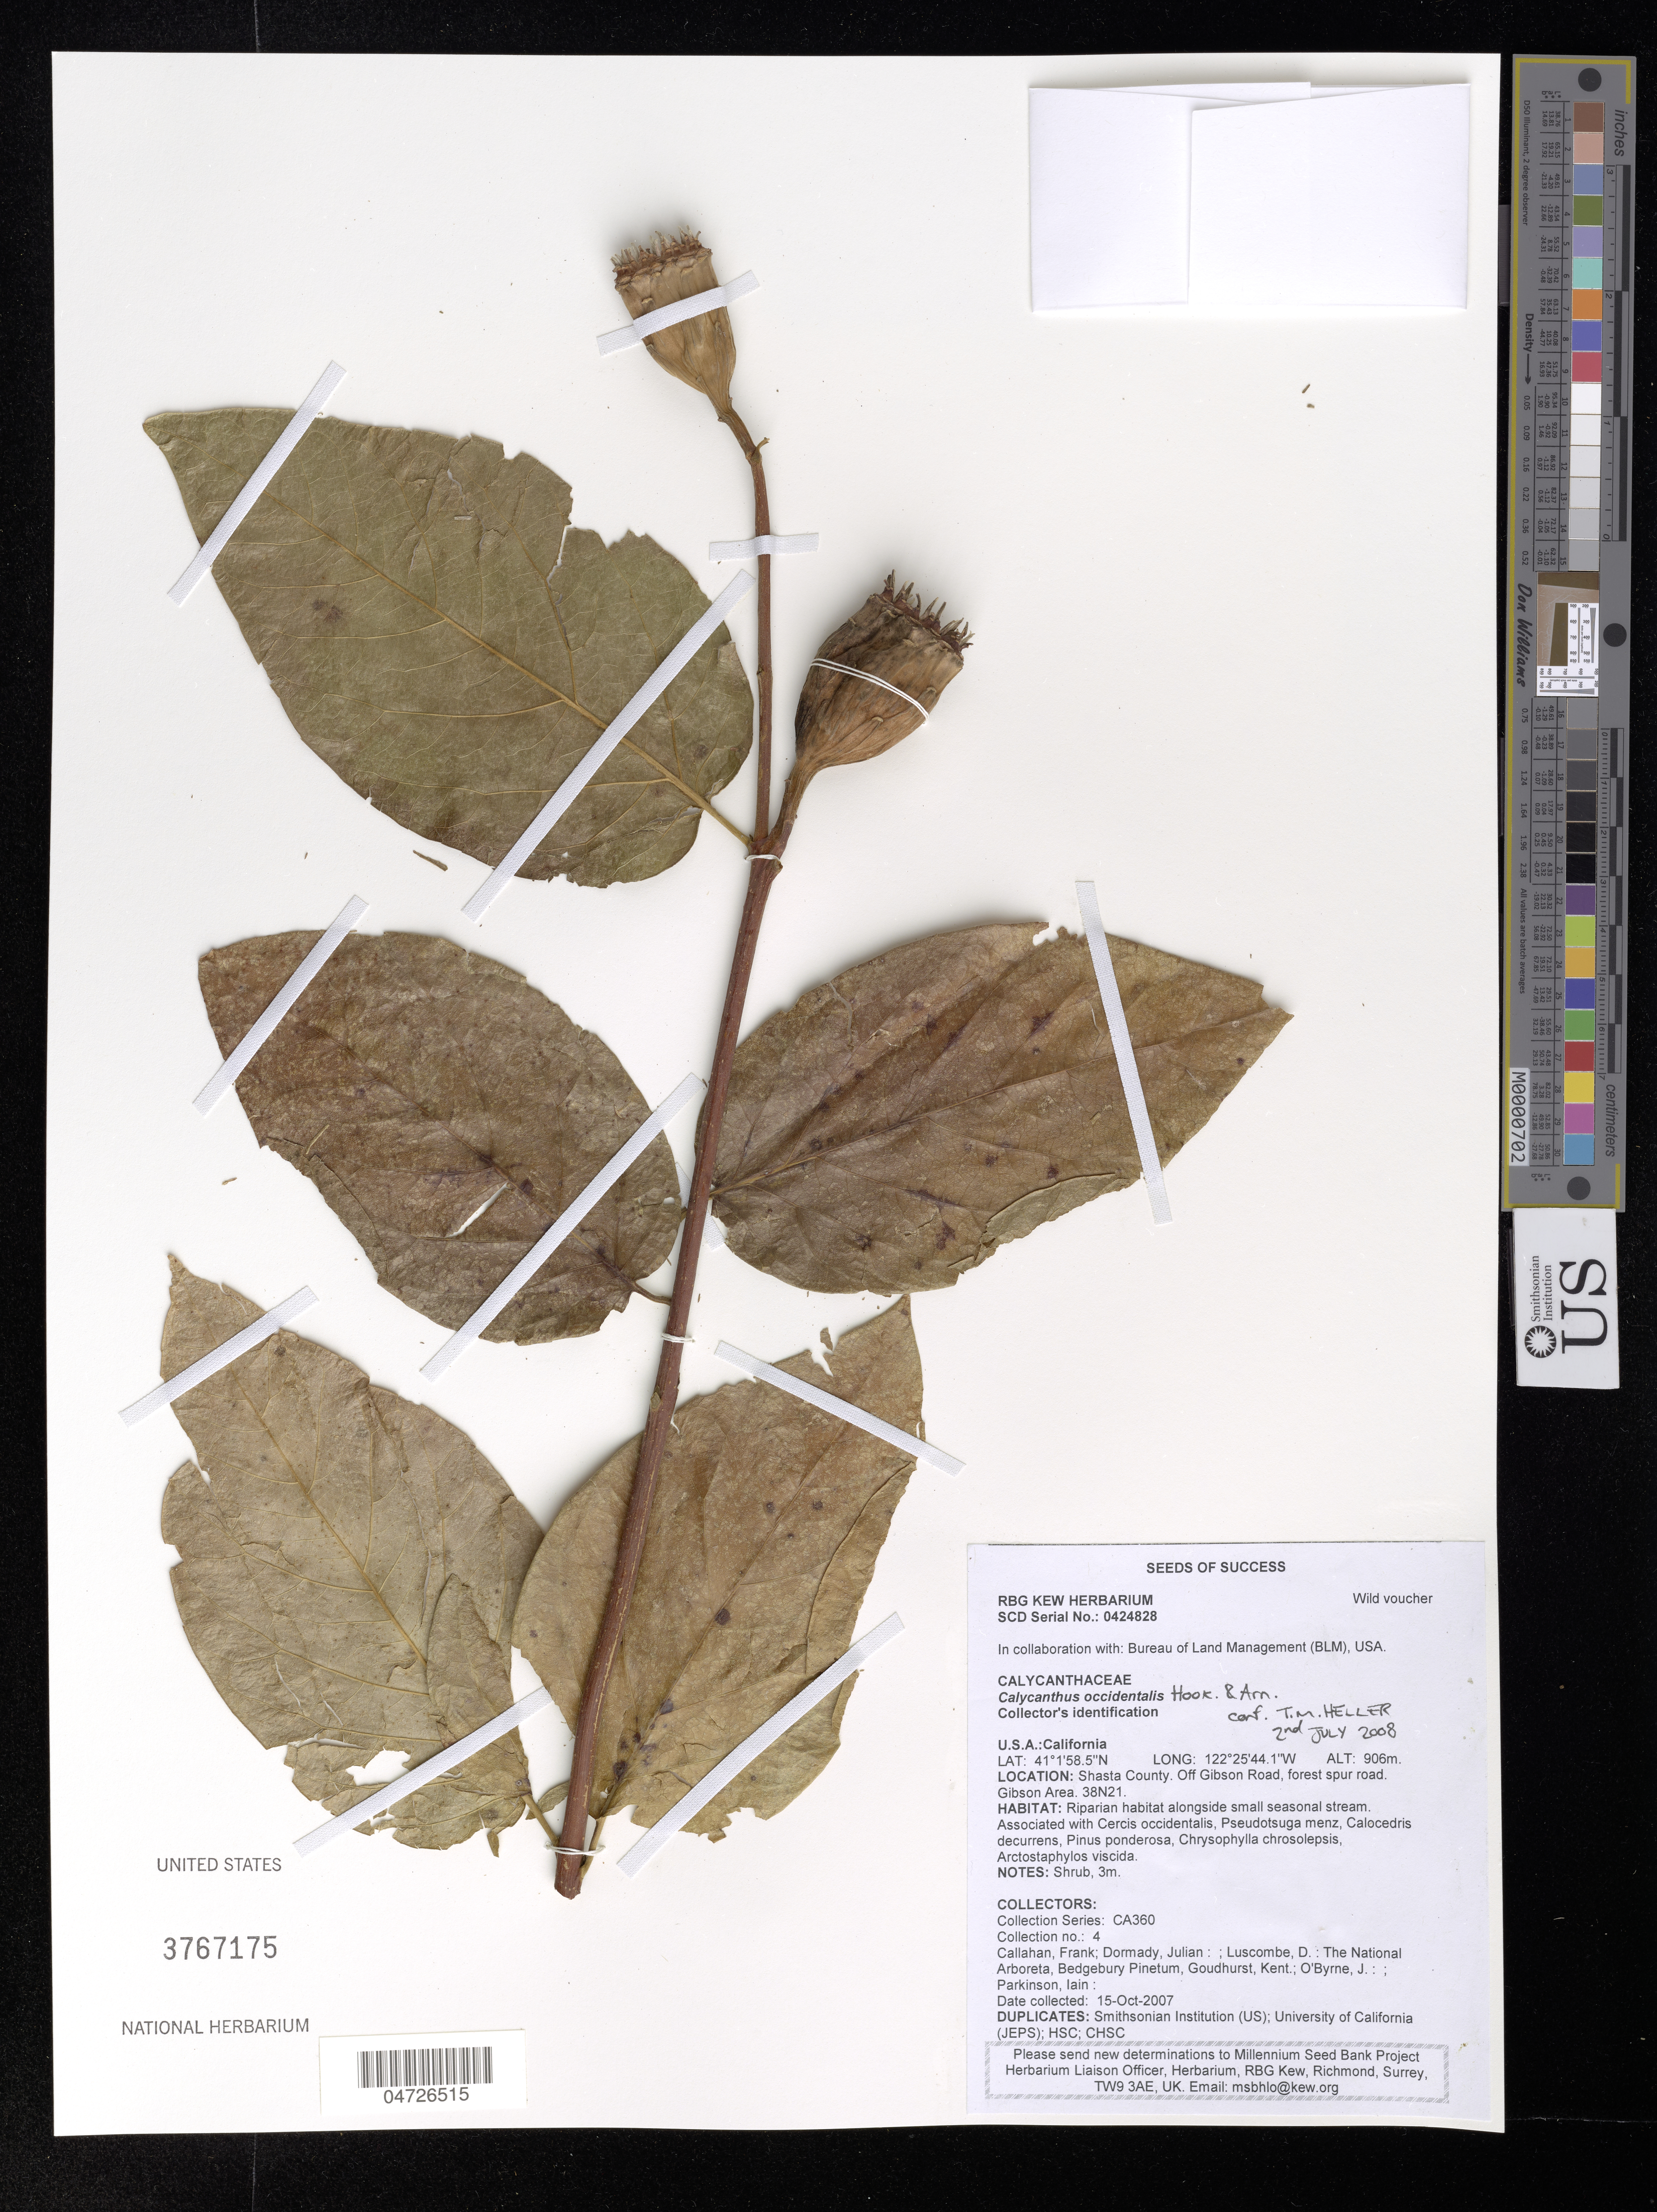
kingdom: Plantae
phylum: Tracheophyta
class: Magnoliopsida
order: Laurales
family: Calycanthaceae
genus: Calycanthus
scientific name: Calycanthus occidentalis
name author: Hook. & Arn.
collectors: F. Callahan, J. Dormady, D. Luscombe, J. O'Byrne & I. Parkinson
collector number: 4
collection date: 2007-10-15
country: United States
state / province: California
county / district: Shasta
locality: Shasta County. Off Gibson Road, forest spur road. Gibson Area. 38N21.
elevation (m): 906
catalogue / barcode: US 3767175